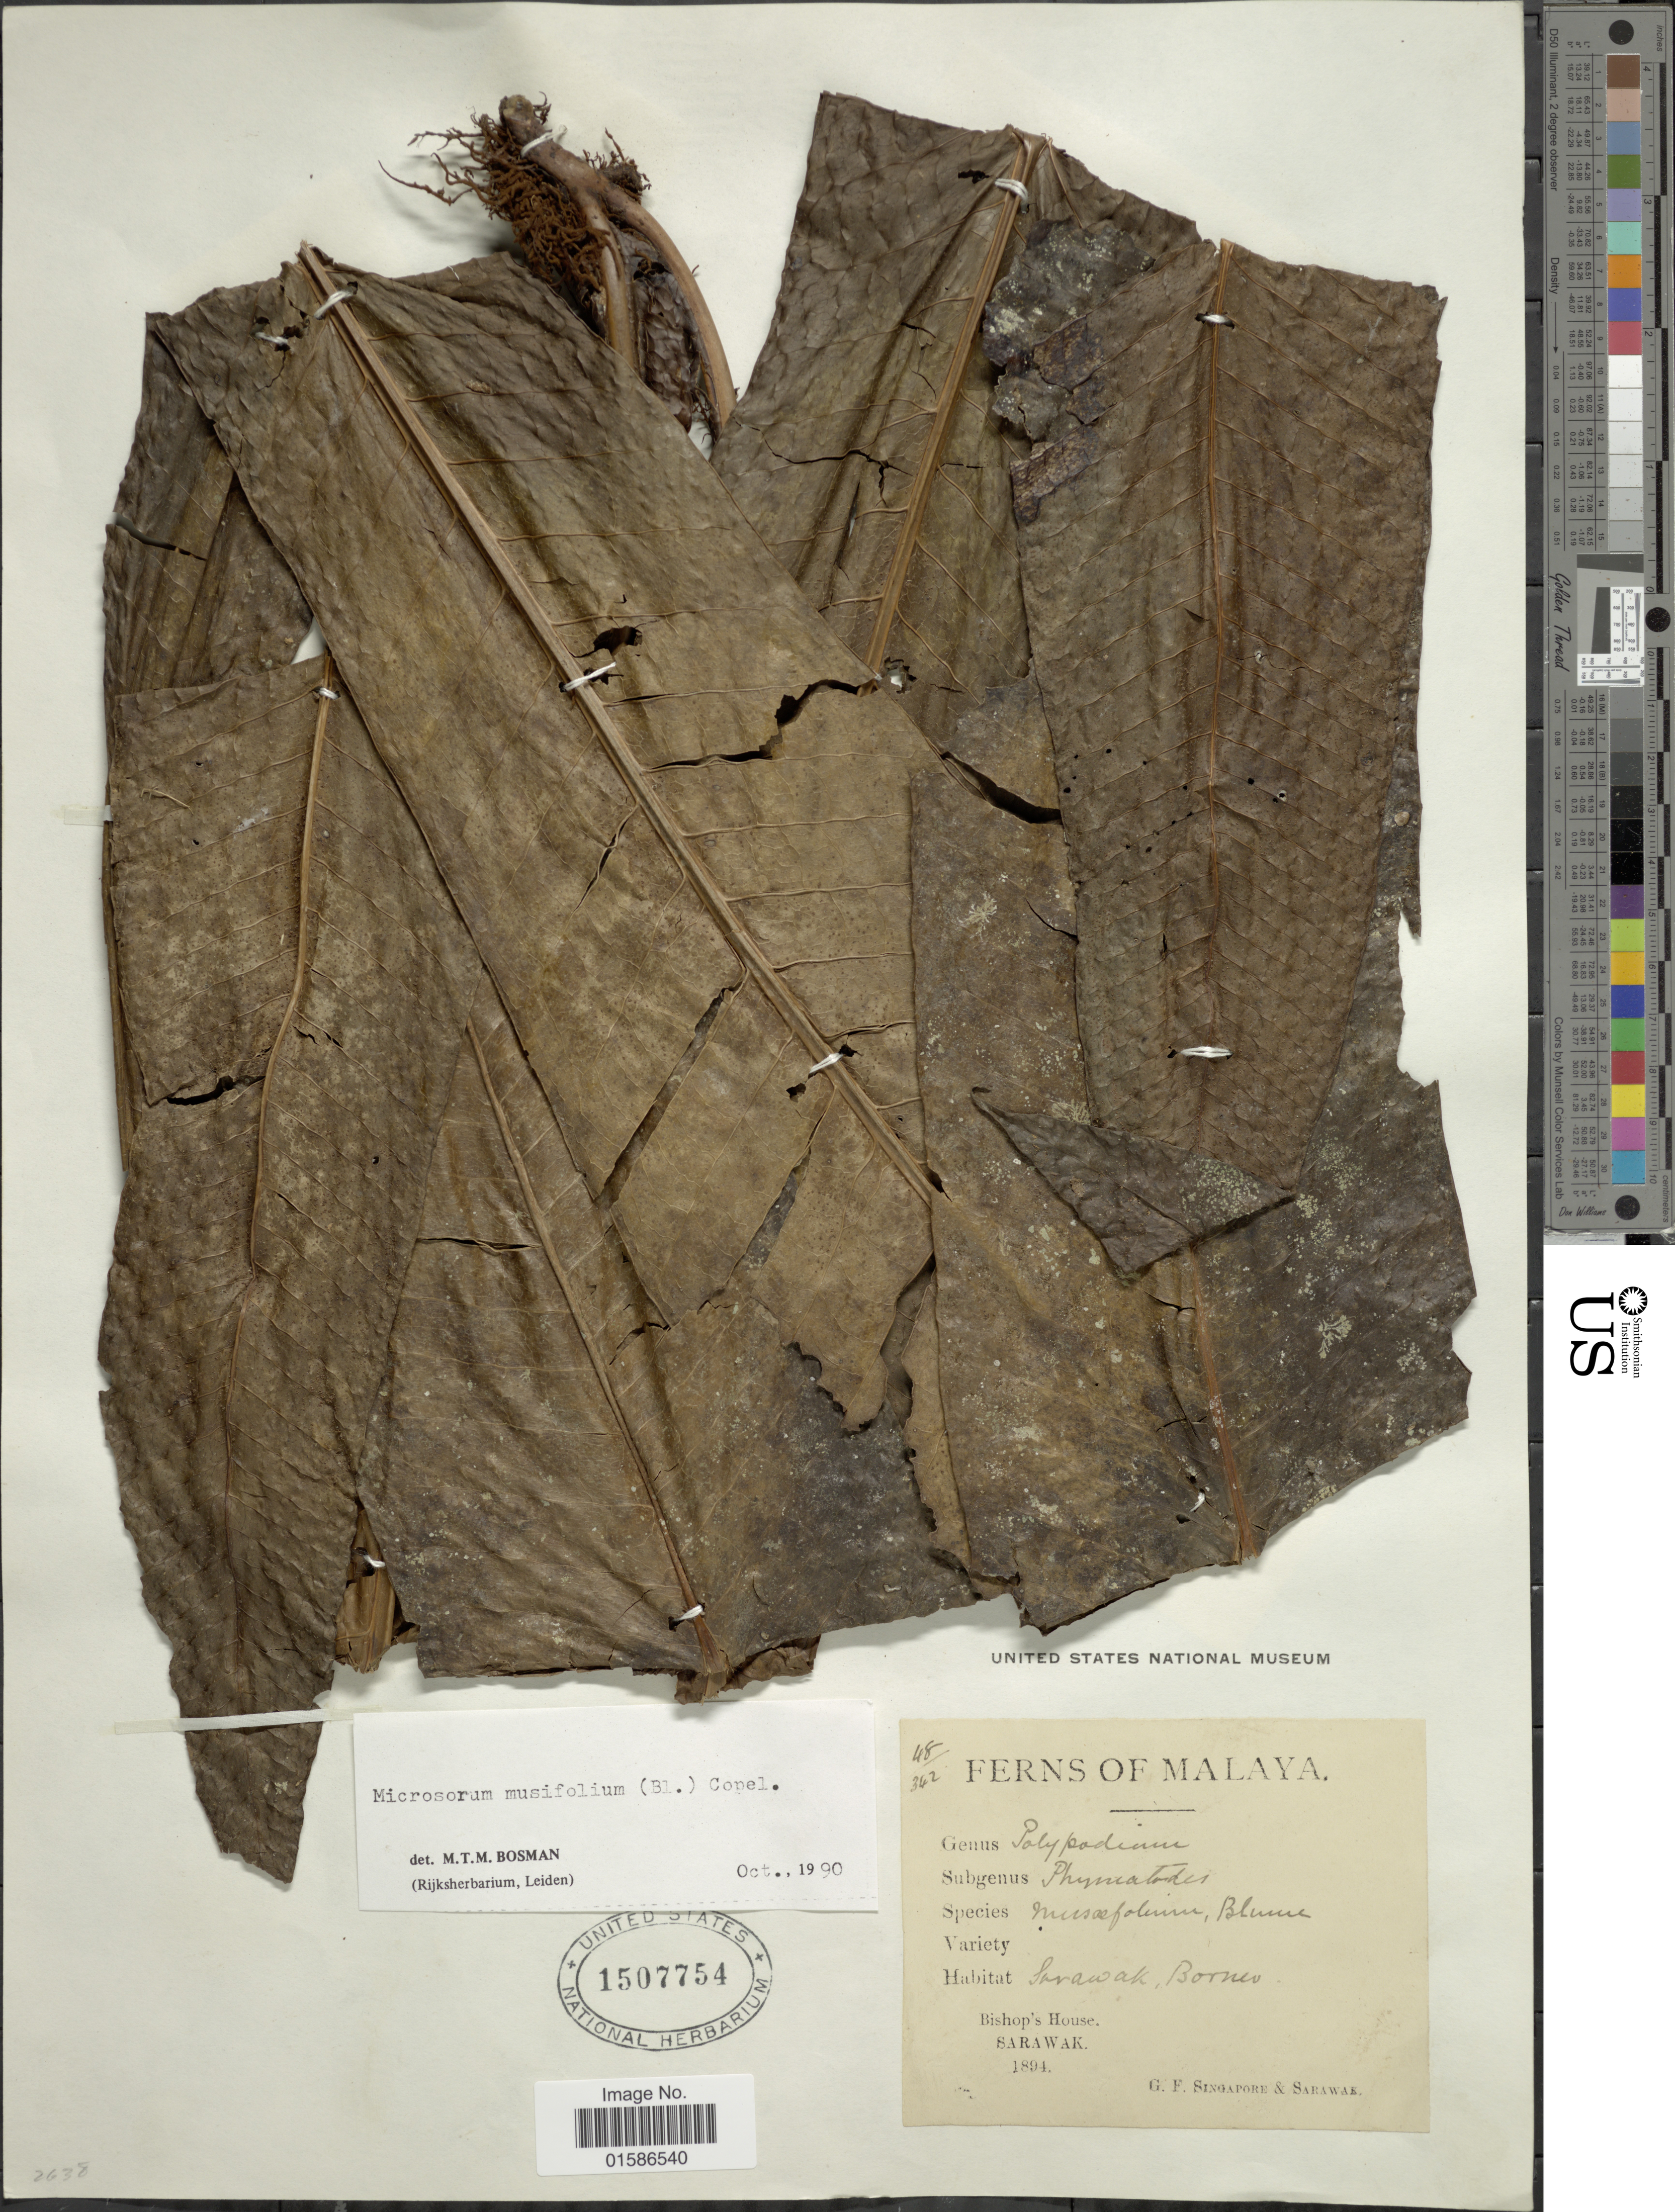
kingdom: Plantae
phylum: Tracheophyta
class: Polypodiopsida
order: Polypodiales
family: Polypodiaceae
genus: Microsorum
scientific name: Microsorum musifolium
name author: (Blume) Copel.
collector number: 48/342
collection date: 1894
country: Malaysia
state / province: Sarawak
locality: Borneo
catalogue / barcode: US 1507754